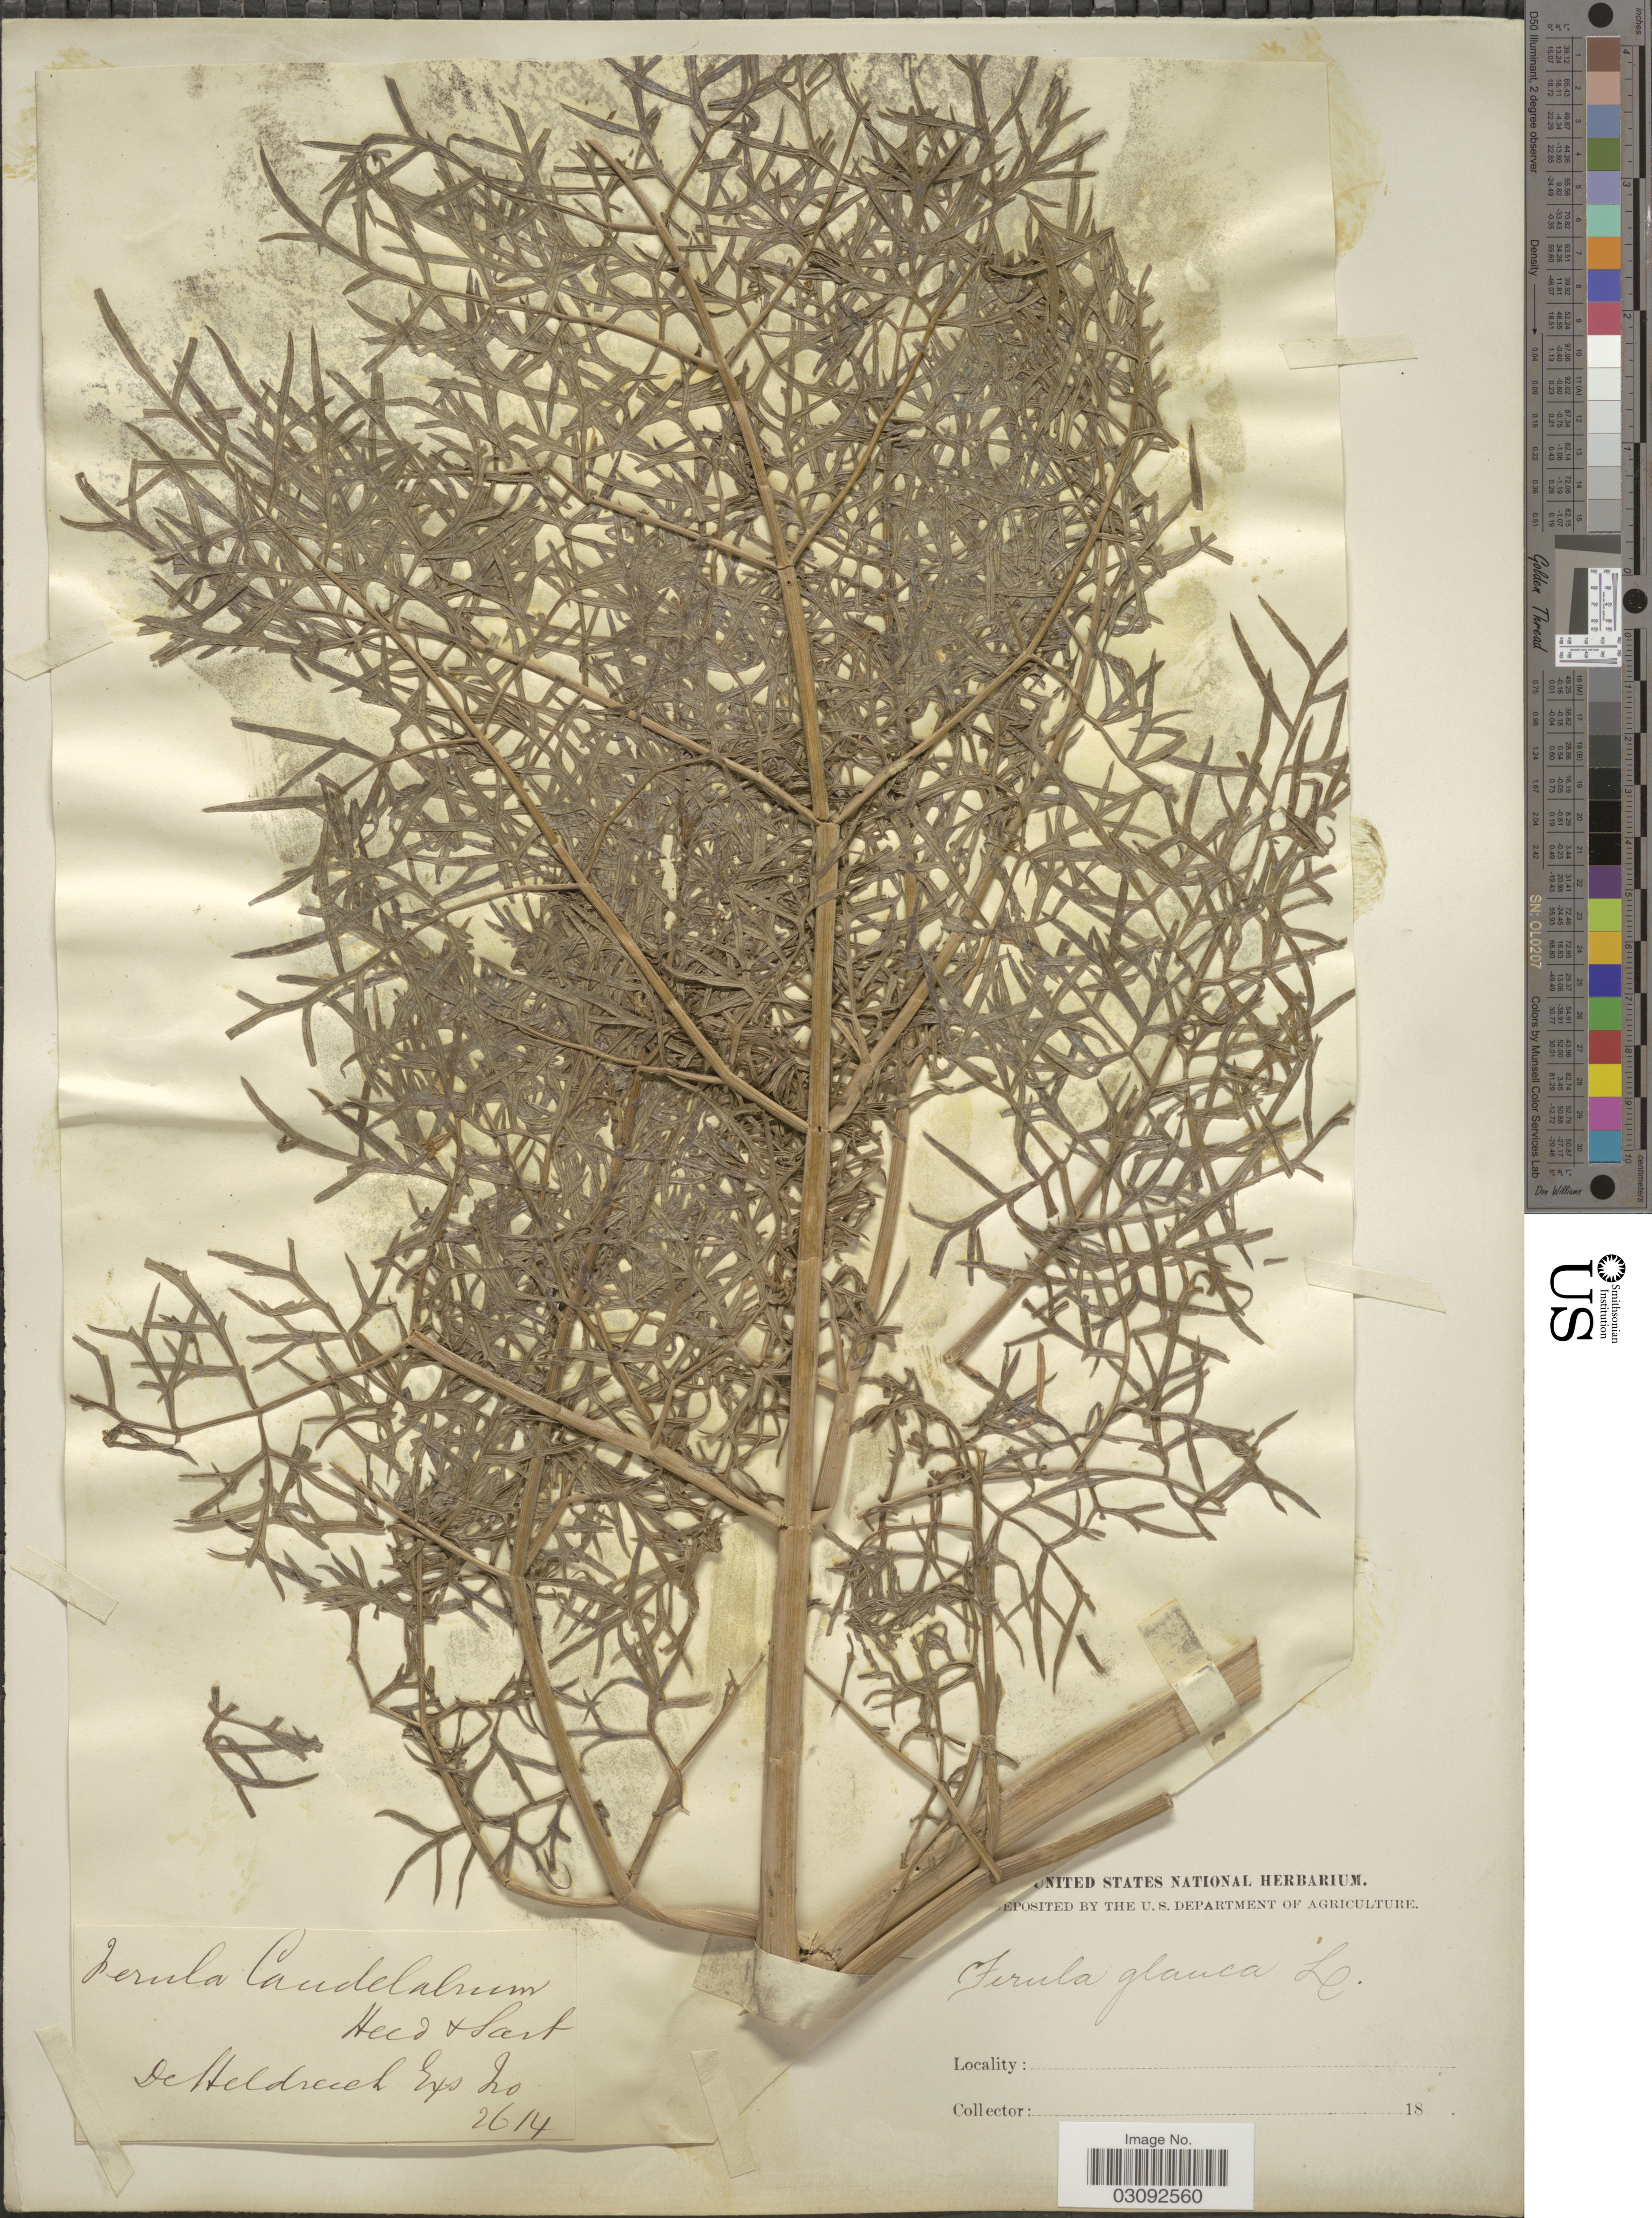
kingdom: Plantae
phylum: Tracheophyta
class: Magnoliopsida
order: Apiales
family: Apiaceae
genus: Ferula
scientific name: Ferula glauca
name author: L.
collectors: -. De Heldreich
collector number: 2614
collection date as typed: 18